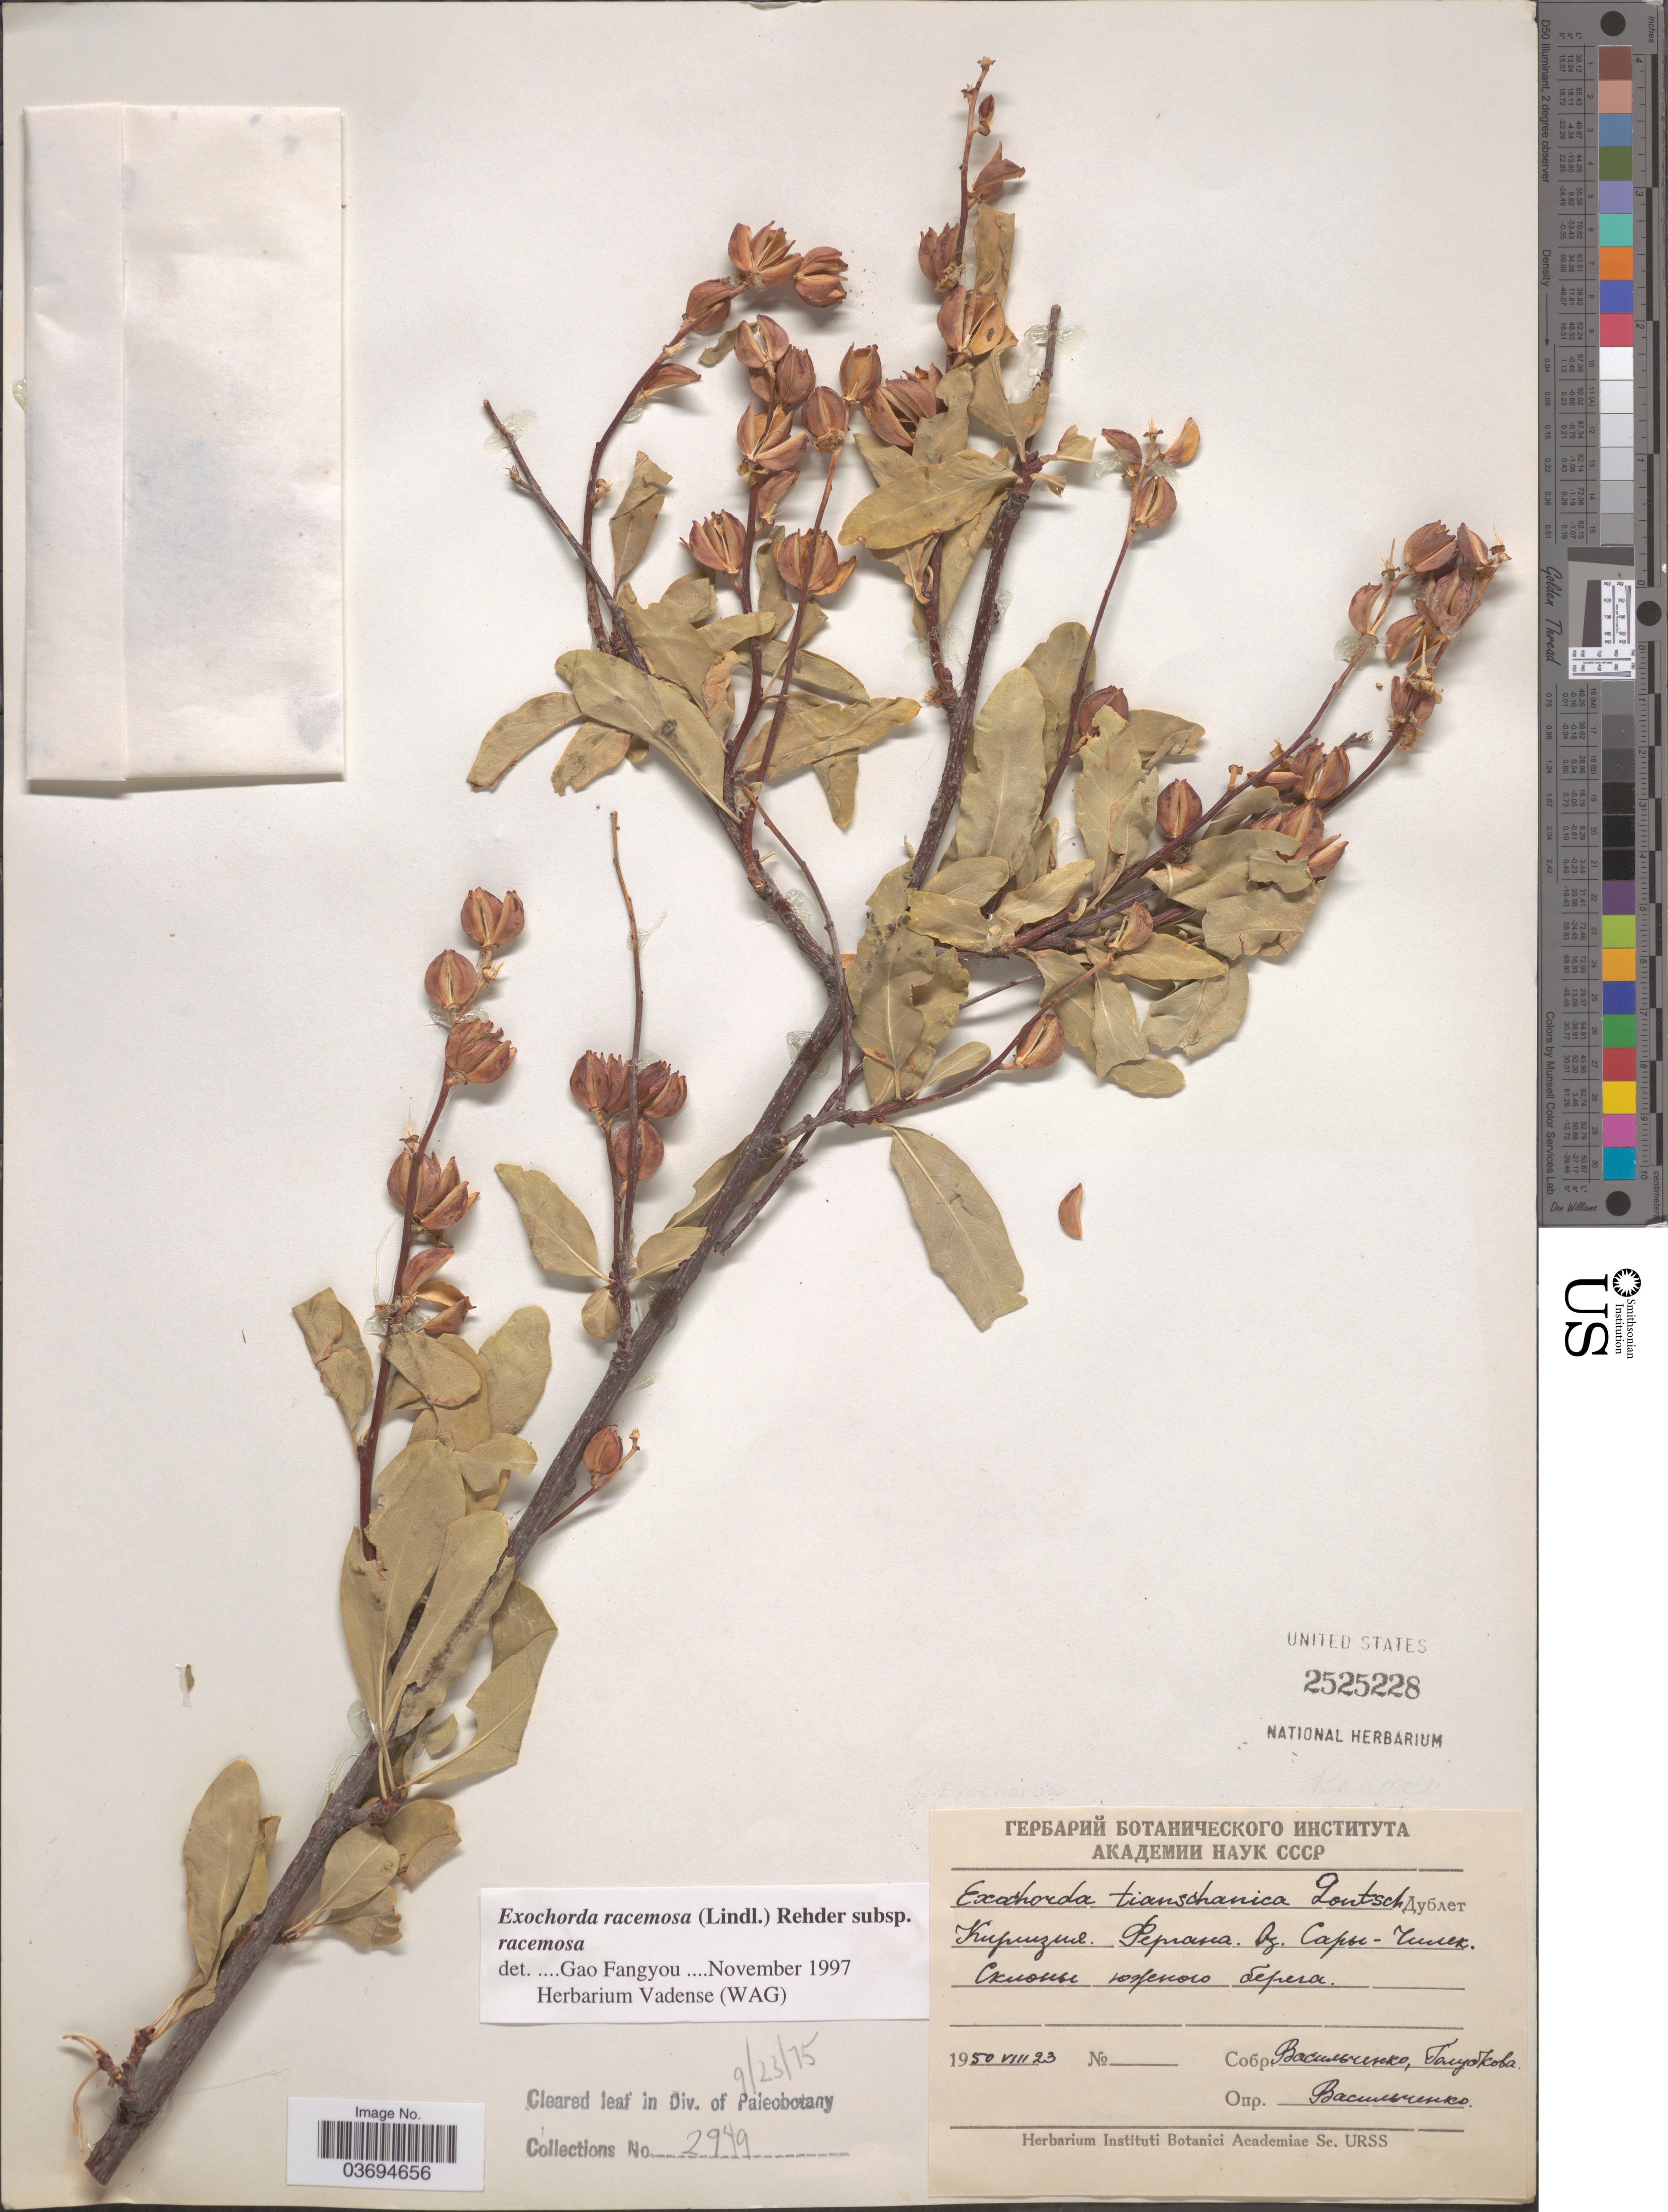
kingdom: Plantae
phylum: Tracheophyta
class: Magnoliopsida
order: Rosales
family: Rosaceae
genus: Exochorda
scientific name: Exochorda racemosa subsp. racemosa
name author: (Fortune ex Lindl.) Rehder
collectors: Vasilchenko & Golubkova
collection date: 1950-07-23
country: Kyrgyzstan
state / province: Jalal-Abad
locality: South shore of lake Sary-Chelek.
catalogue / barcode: US 2525228